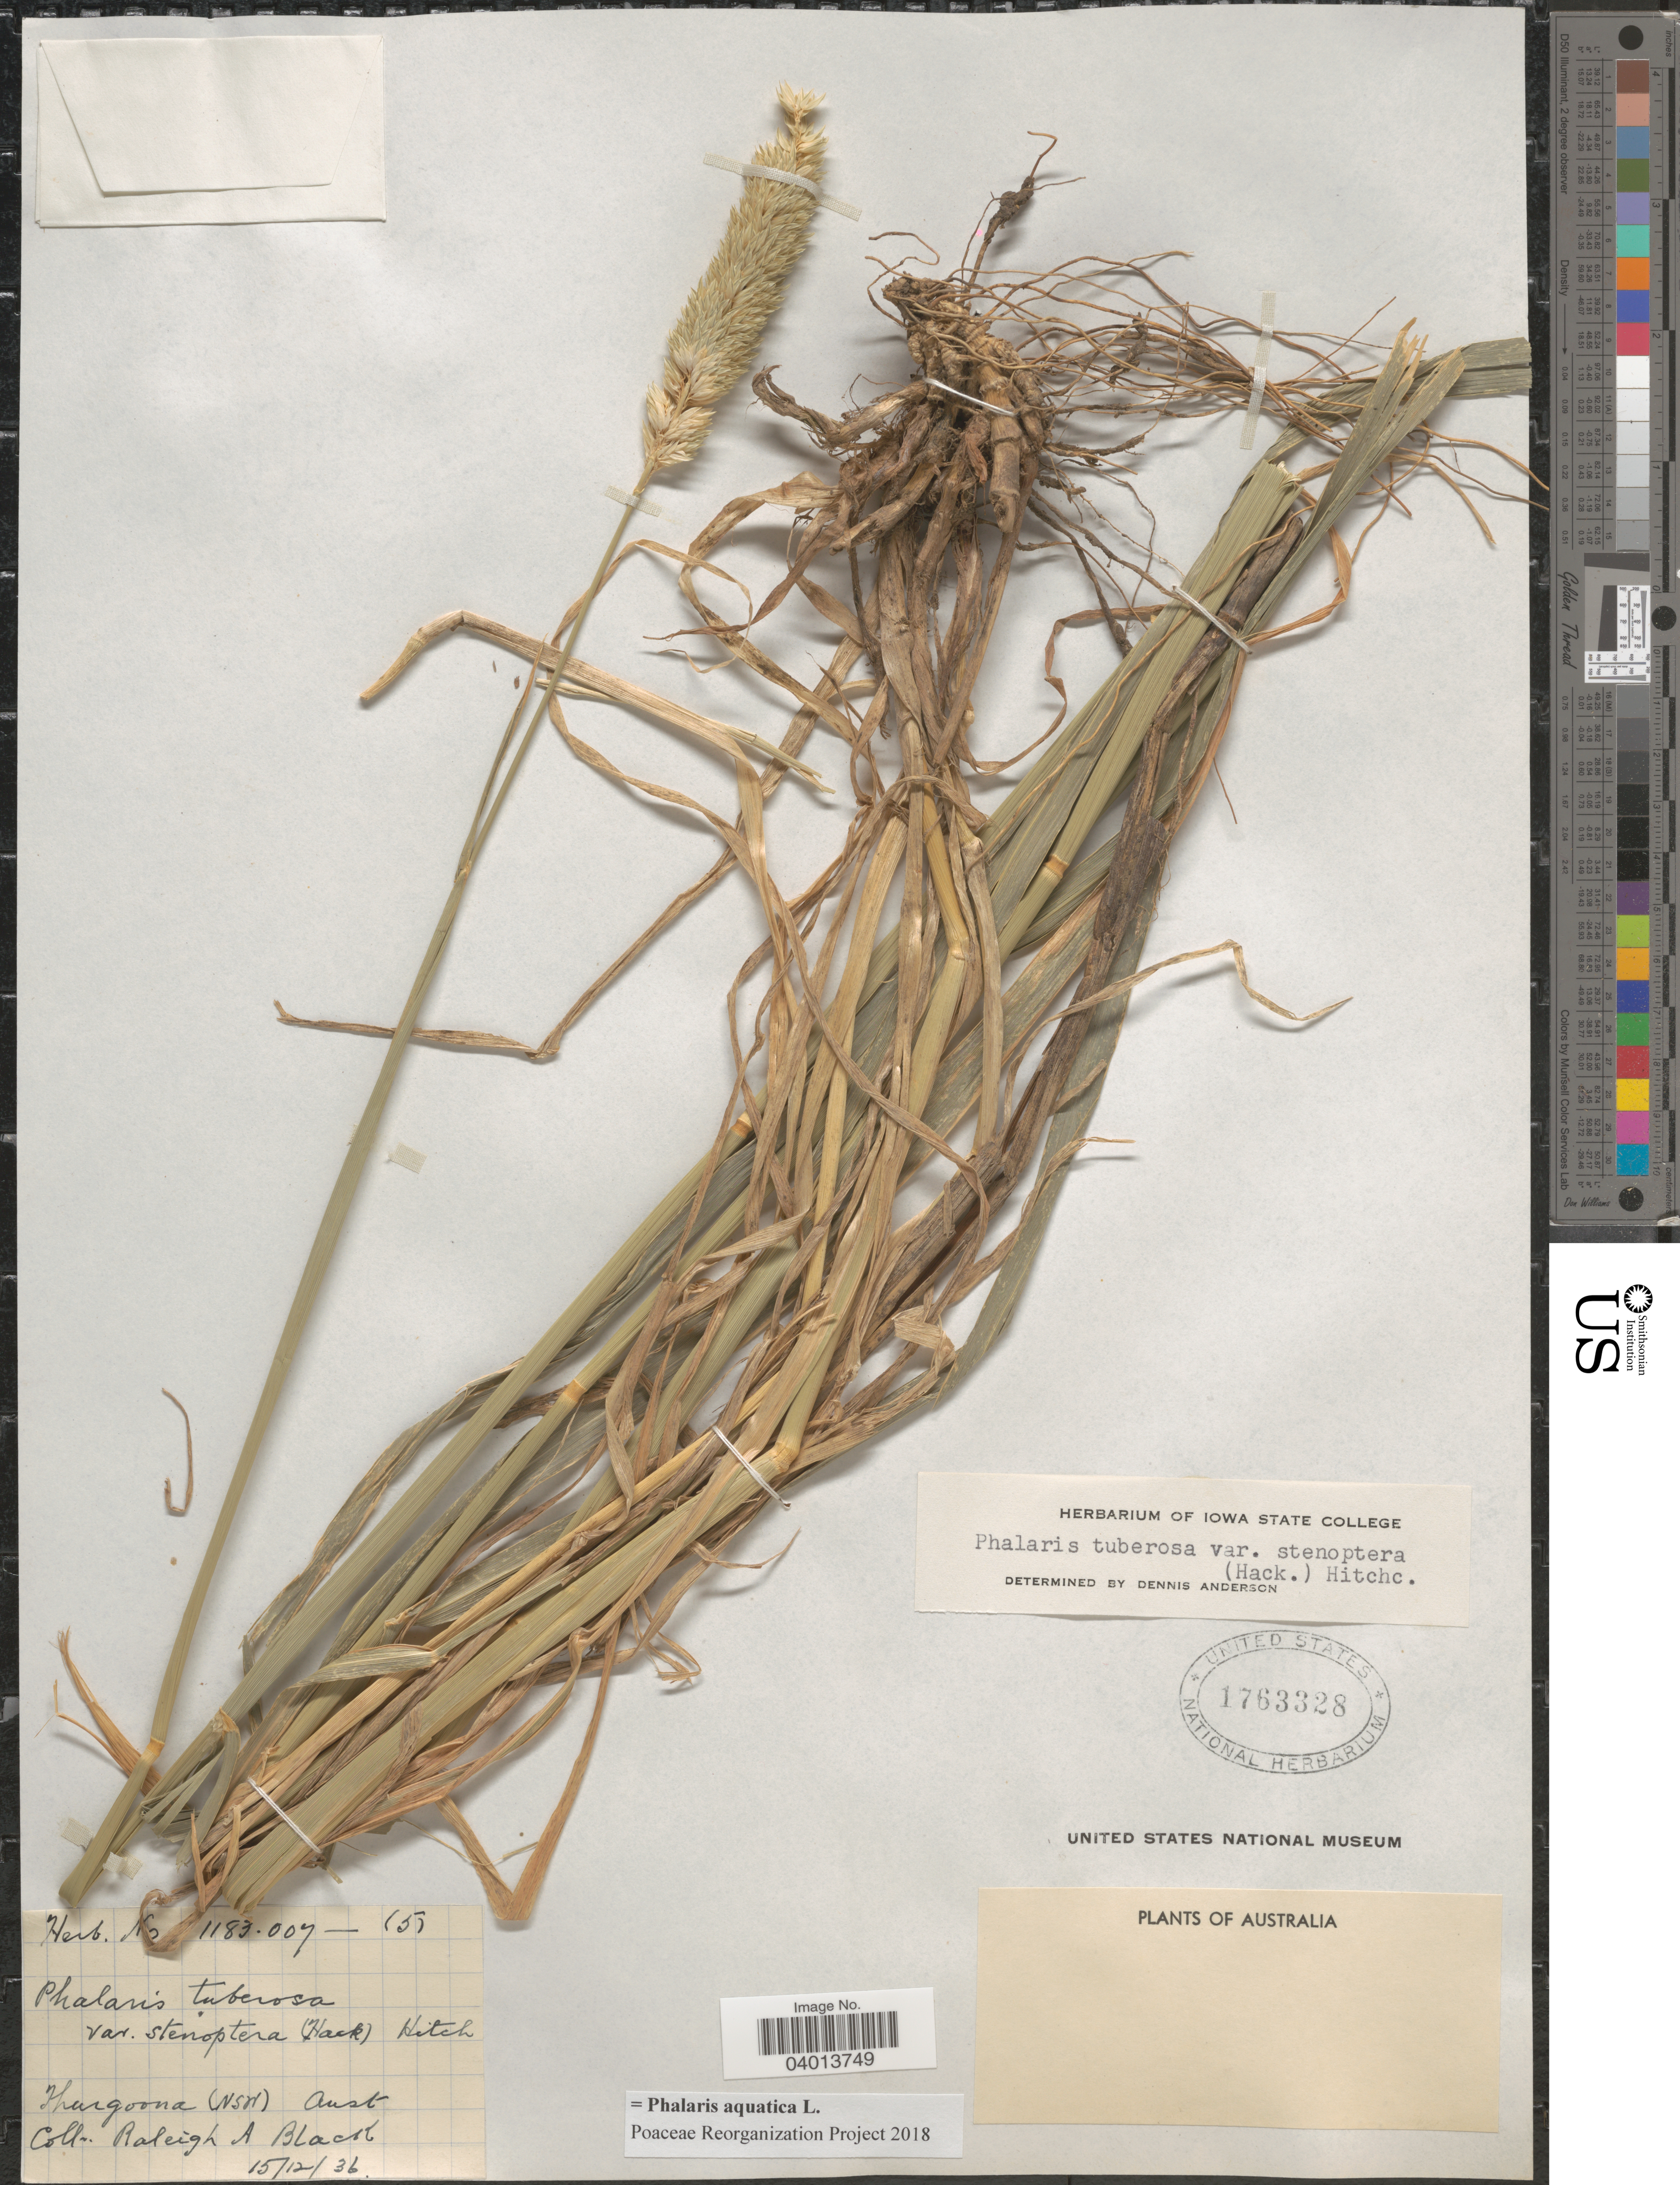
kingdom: Plantae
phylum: Tracheophyta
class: Liliopsida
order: Poales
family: Poaceae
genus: Phalaris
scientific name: Phalaris aquatica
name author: L.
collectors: R. A. Black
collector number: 1183.007/5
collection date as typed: Transcribed d/m/y: 15/12/36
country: Australia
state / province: New South Wales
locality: Thurgoona (NSW) Aust.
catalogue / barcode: US 1763328